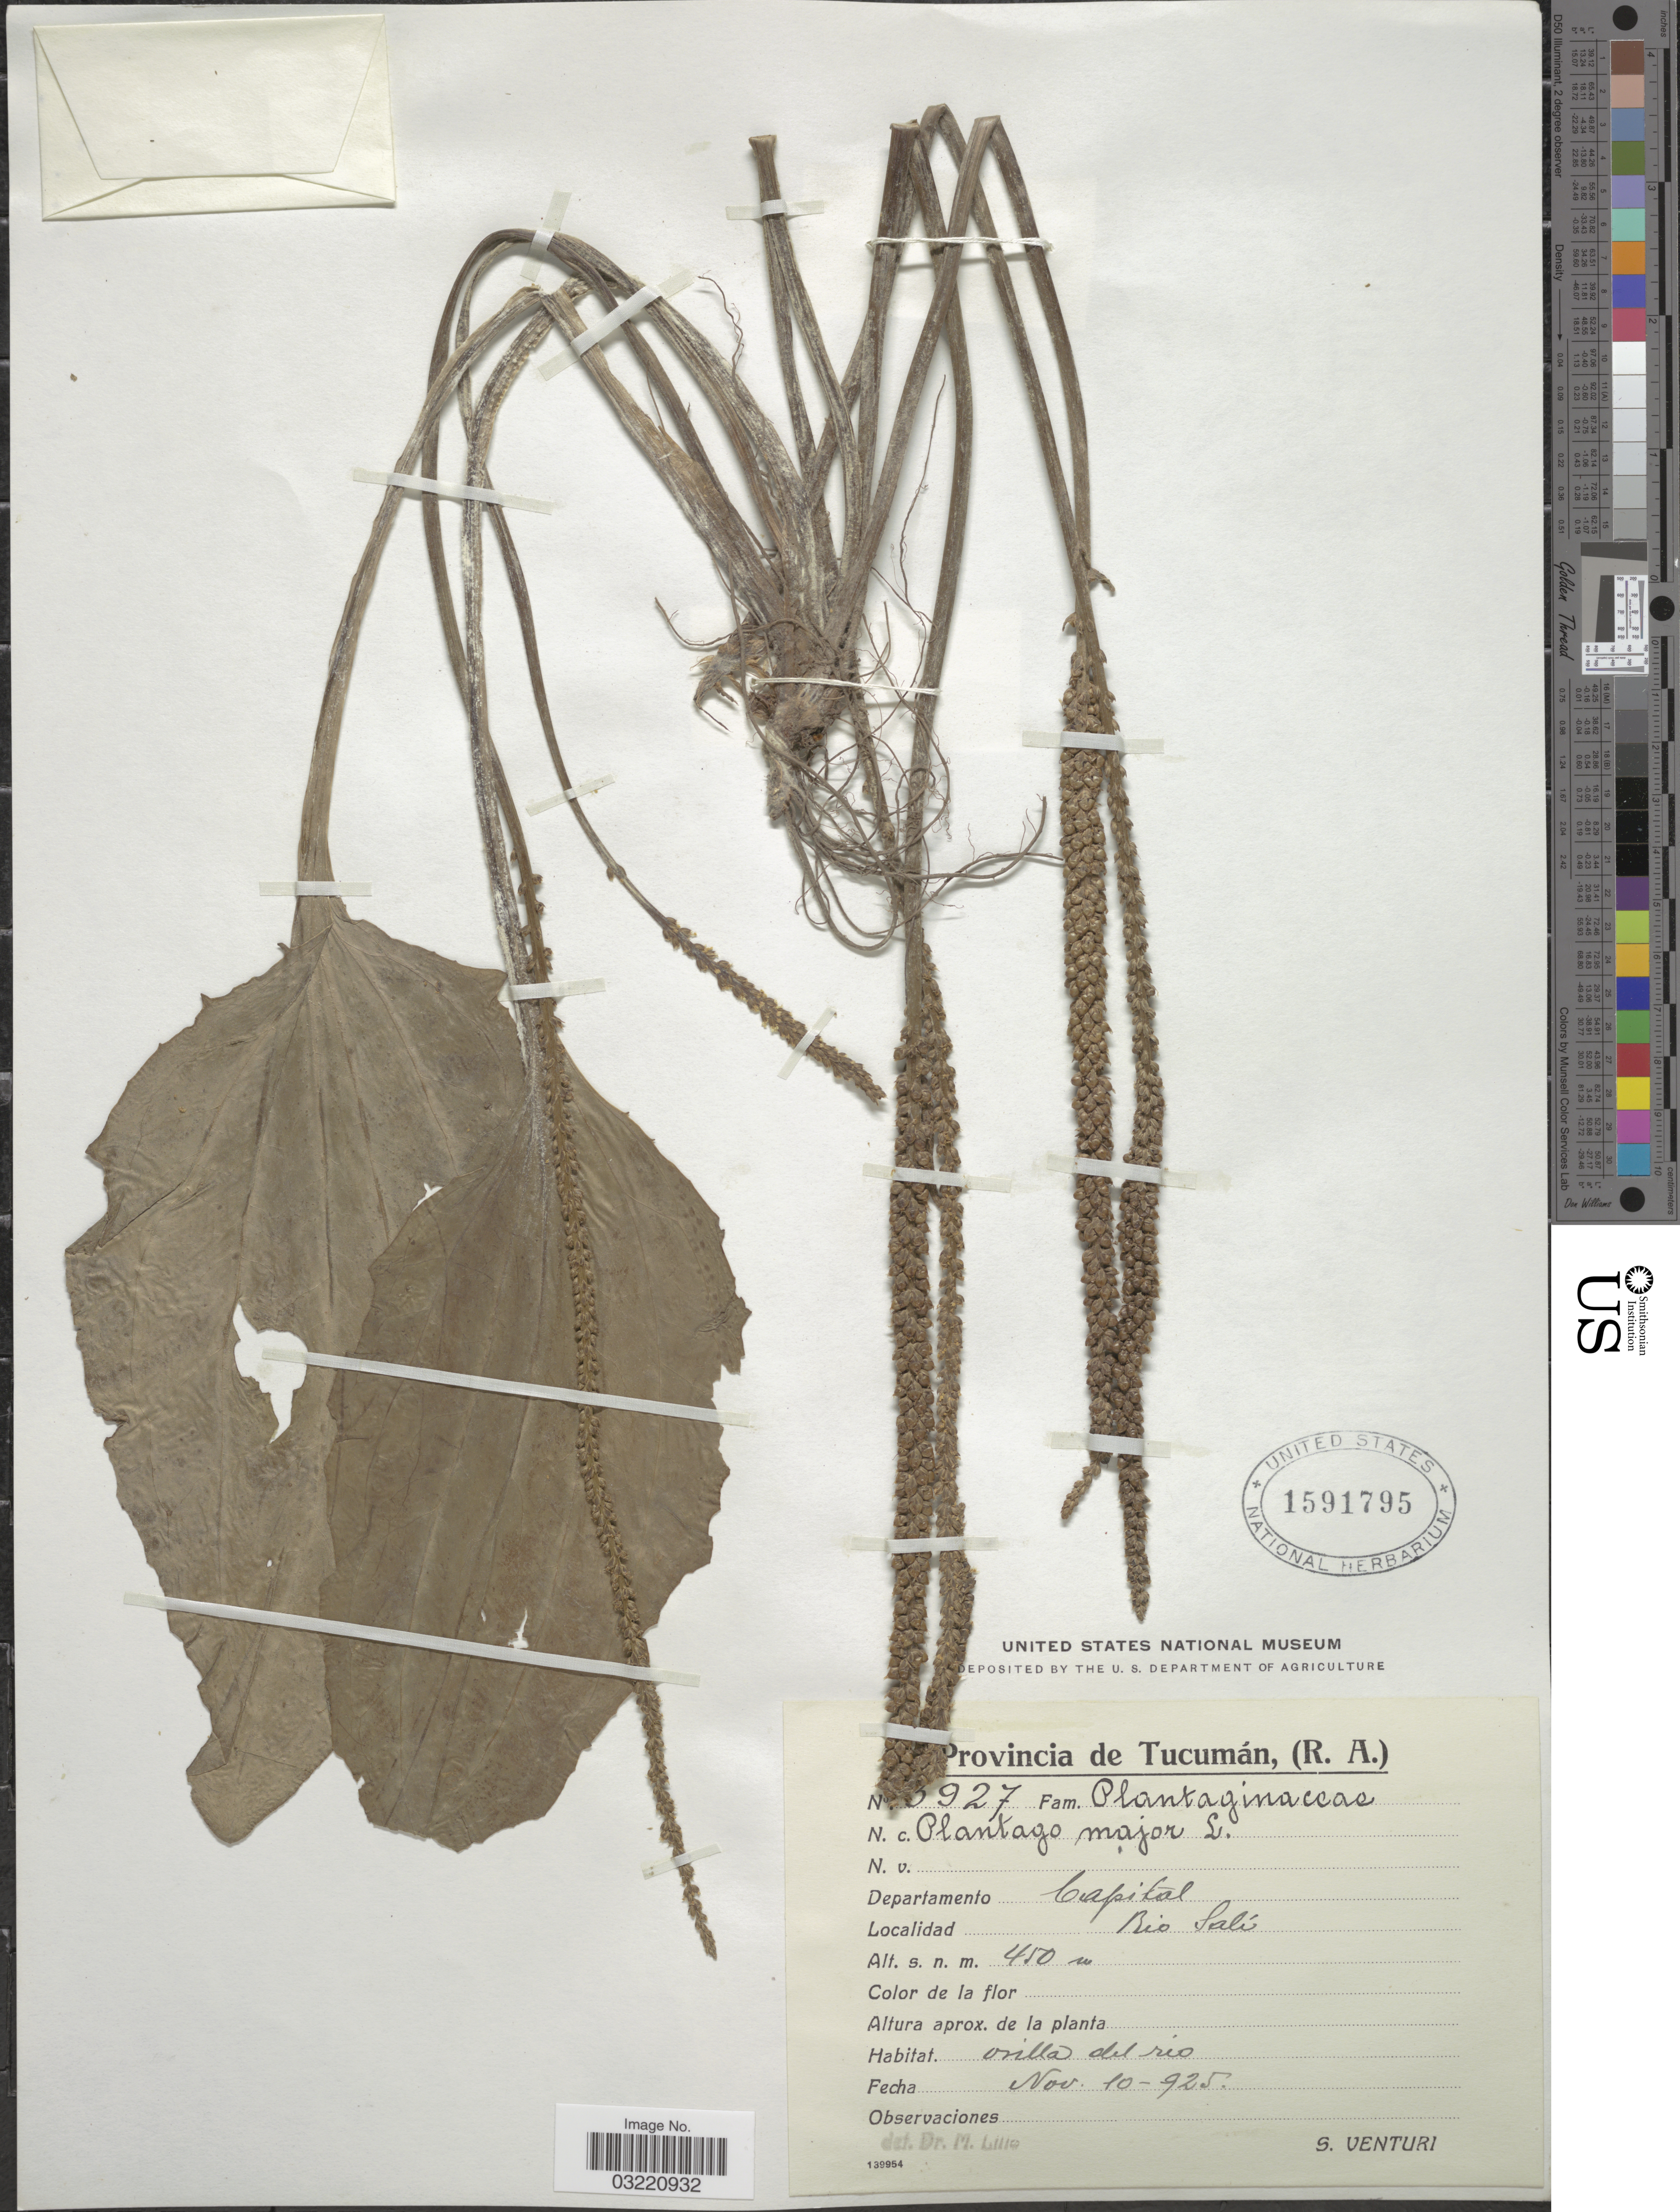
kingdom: Plantae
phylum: Tracheophyta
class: Magnoliopsida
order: Lamiales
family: Plantaginaceae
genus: Plantago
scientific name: Plantago major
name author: L.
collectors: S. Venturi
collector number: !927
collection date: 1925-11-10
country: Argentina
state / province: Tucuman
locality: Departamento Capital, Rio Salí.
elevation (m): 450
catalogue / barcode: US 1591795